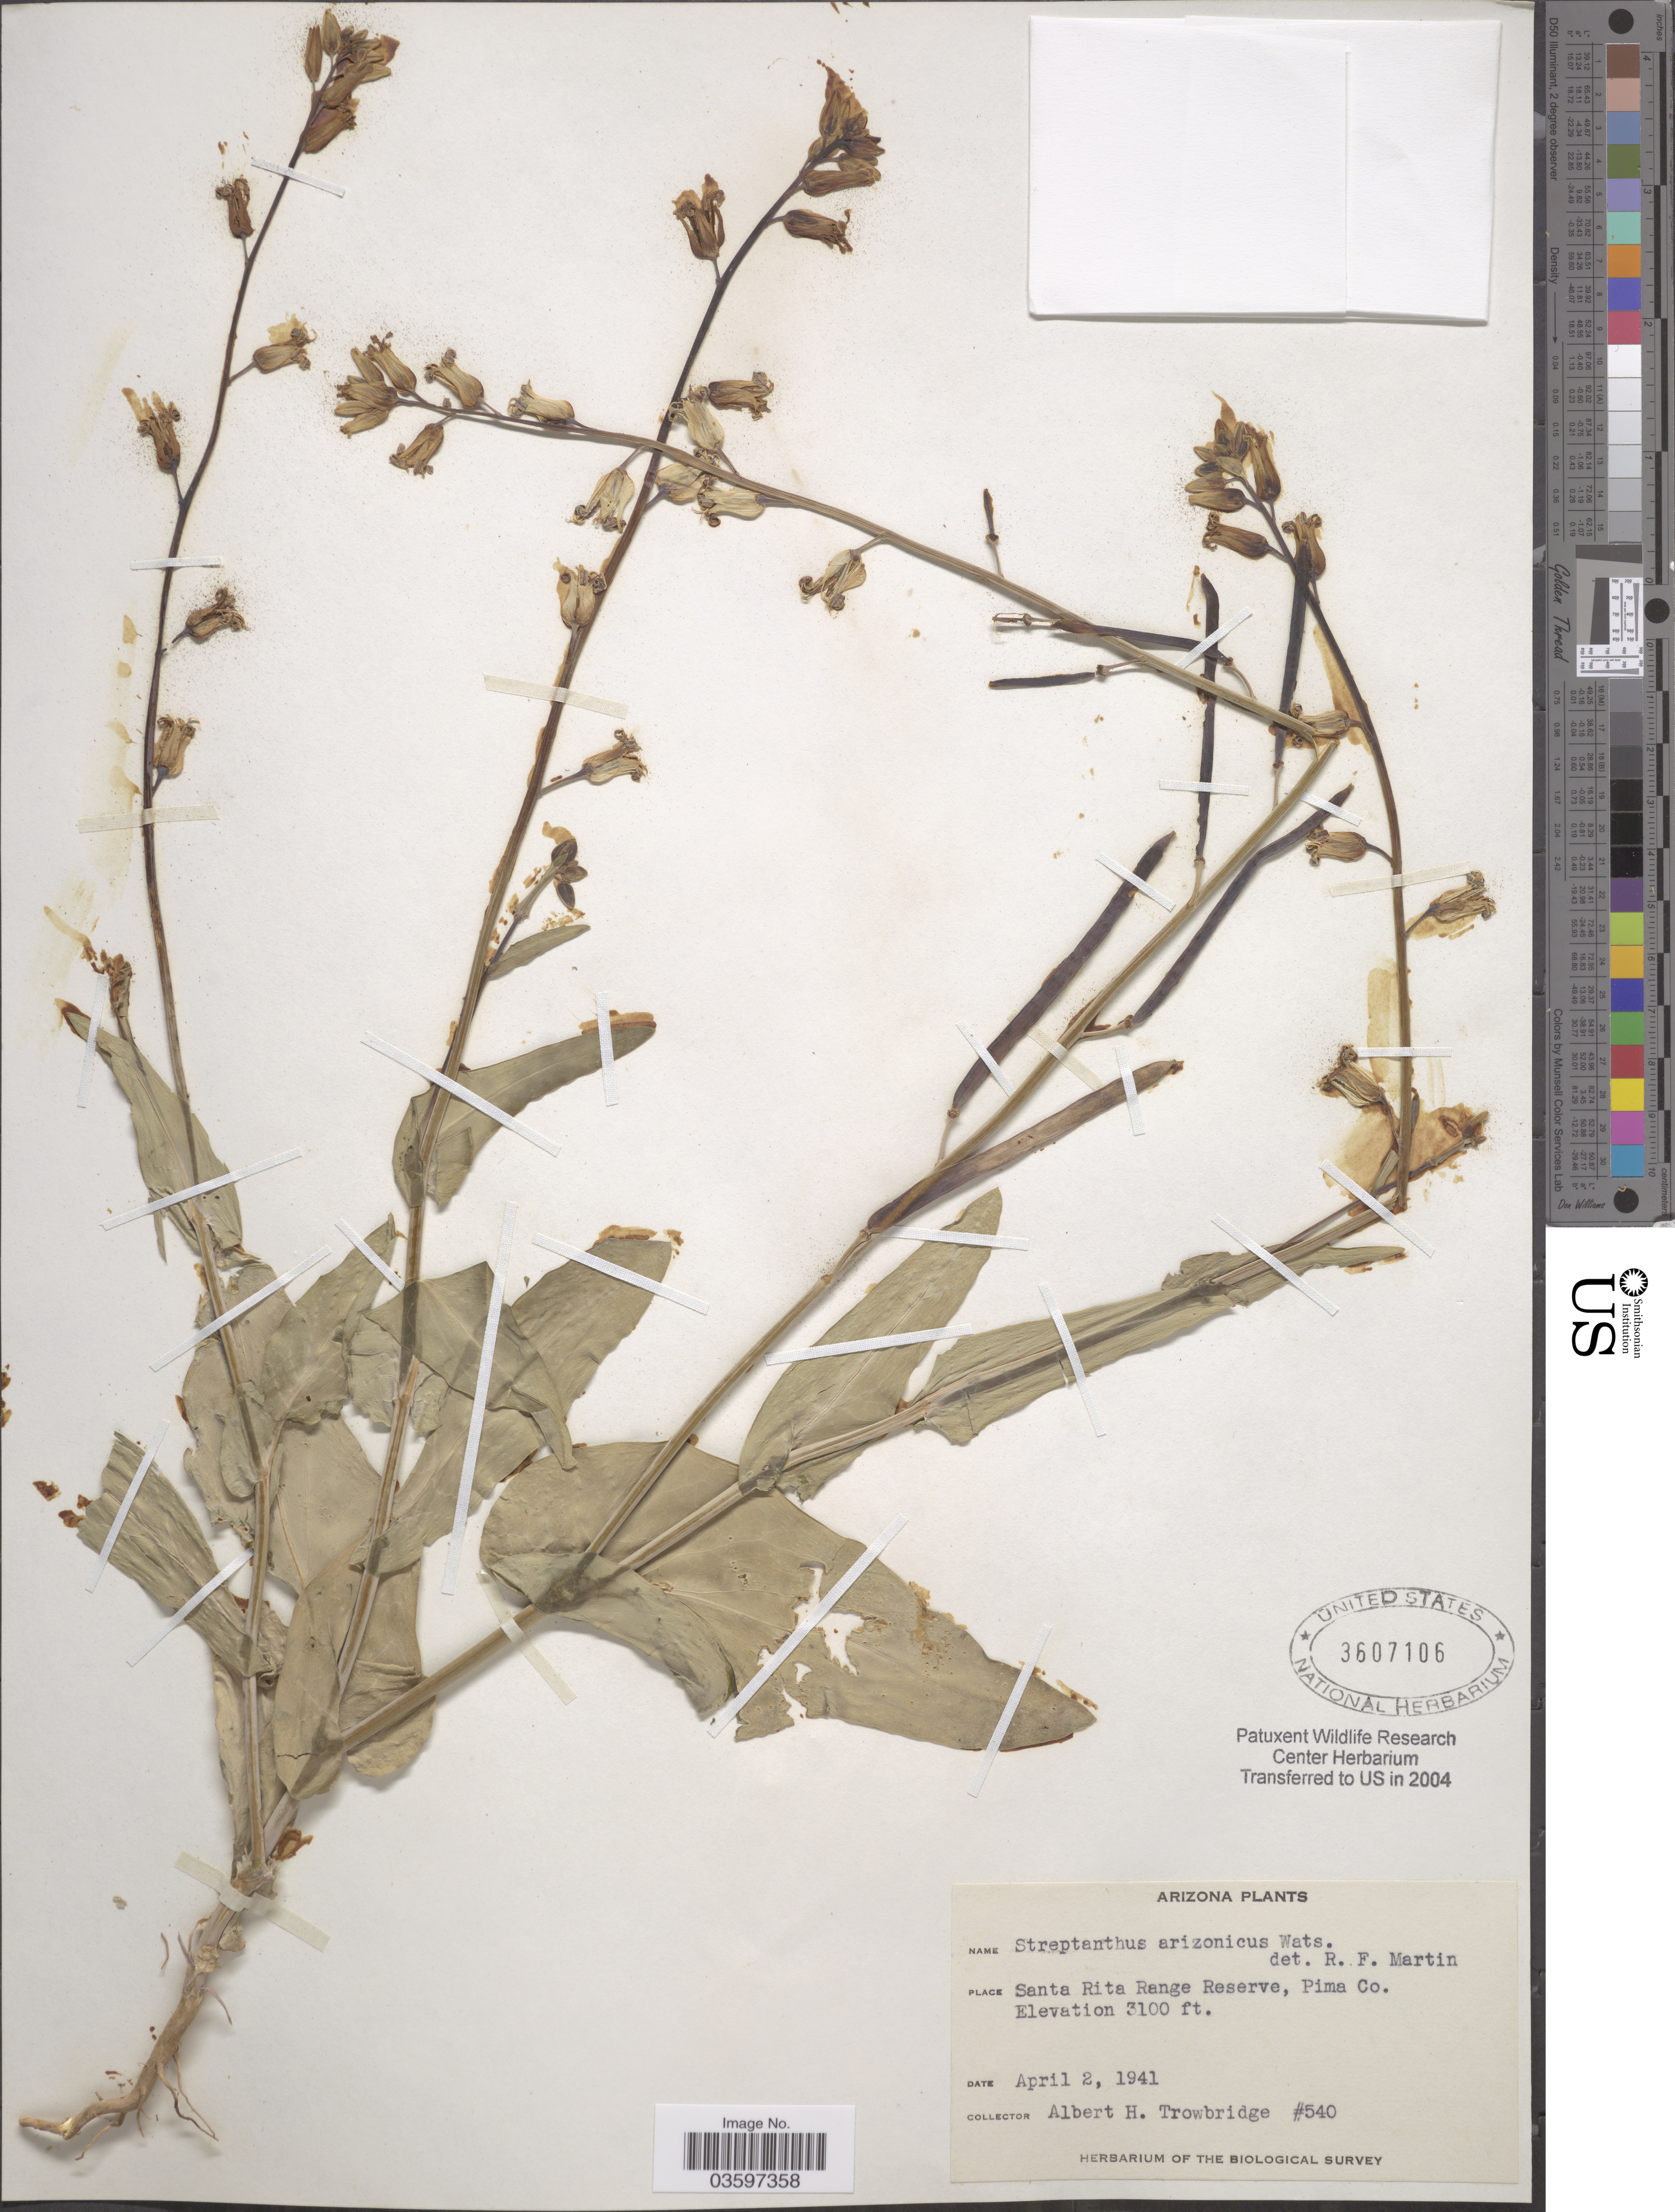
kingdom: Plantae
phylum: Tracheophyta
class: Magnoliopsida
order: Brassicales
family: Brassicaceae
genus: Streptanthus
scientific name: Streptanthus arizonicus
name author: S. Watson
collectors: A. H. Trowbridge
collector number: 540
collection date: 1941-04-02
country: United States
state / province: Arizona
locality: Santa Rita Range Reserve, Pima Co.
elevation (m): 945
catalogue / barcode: US 3607106